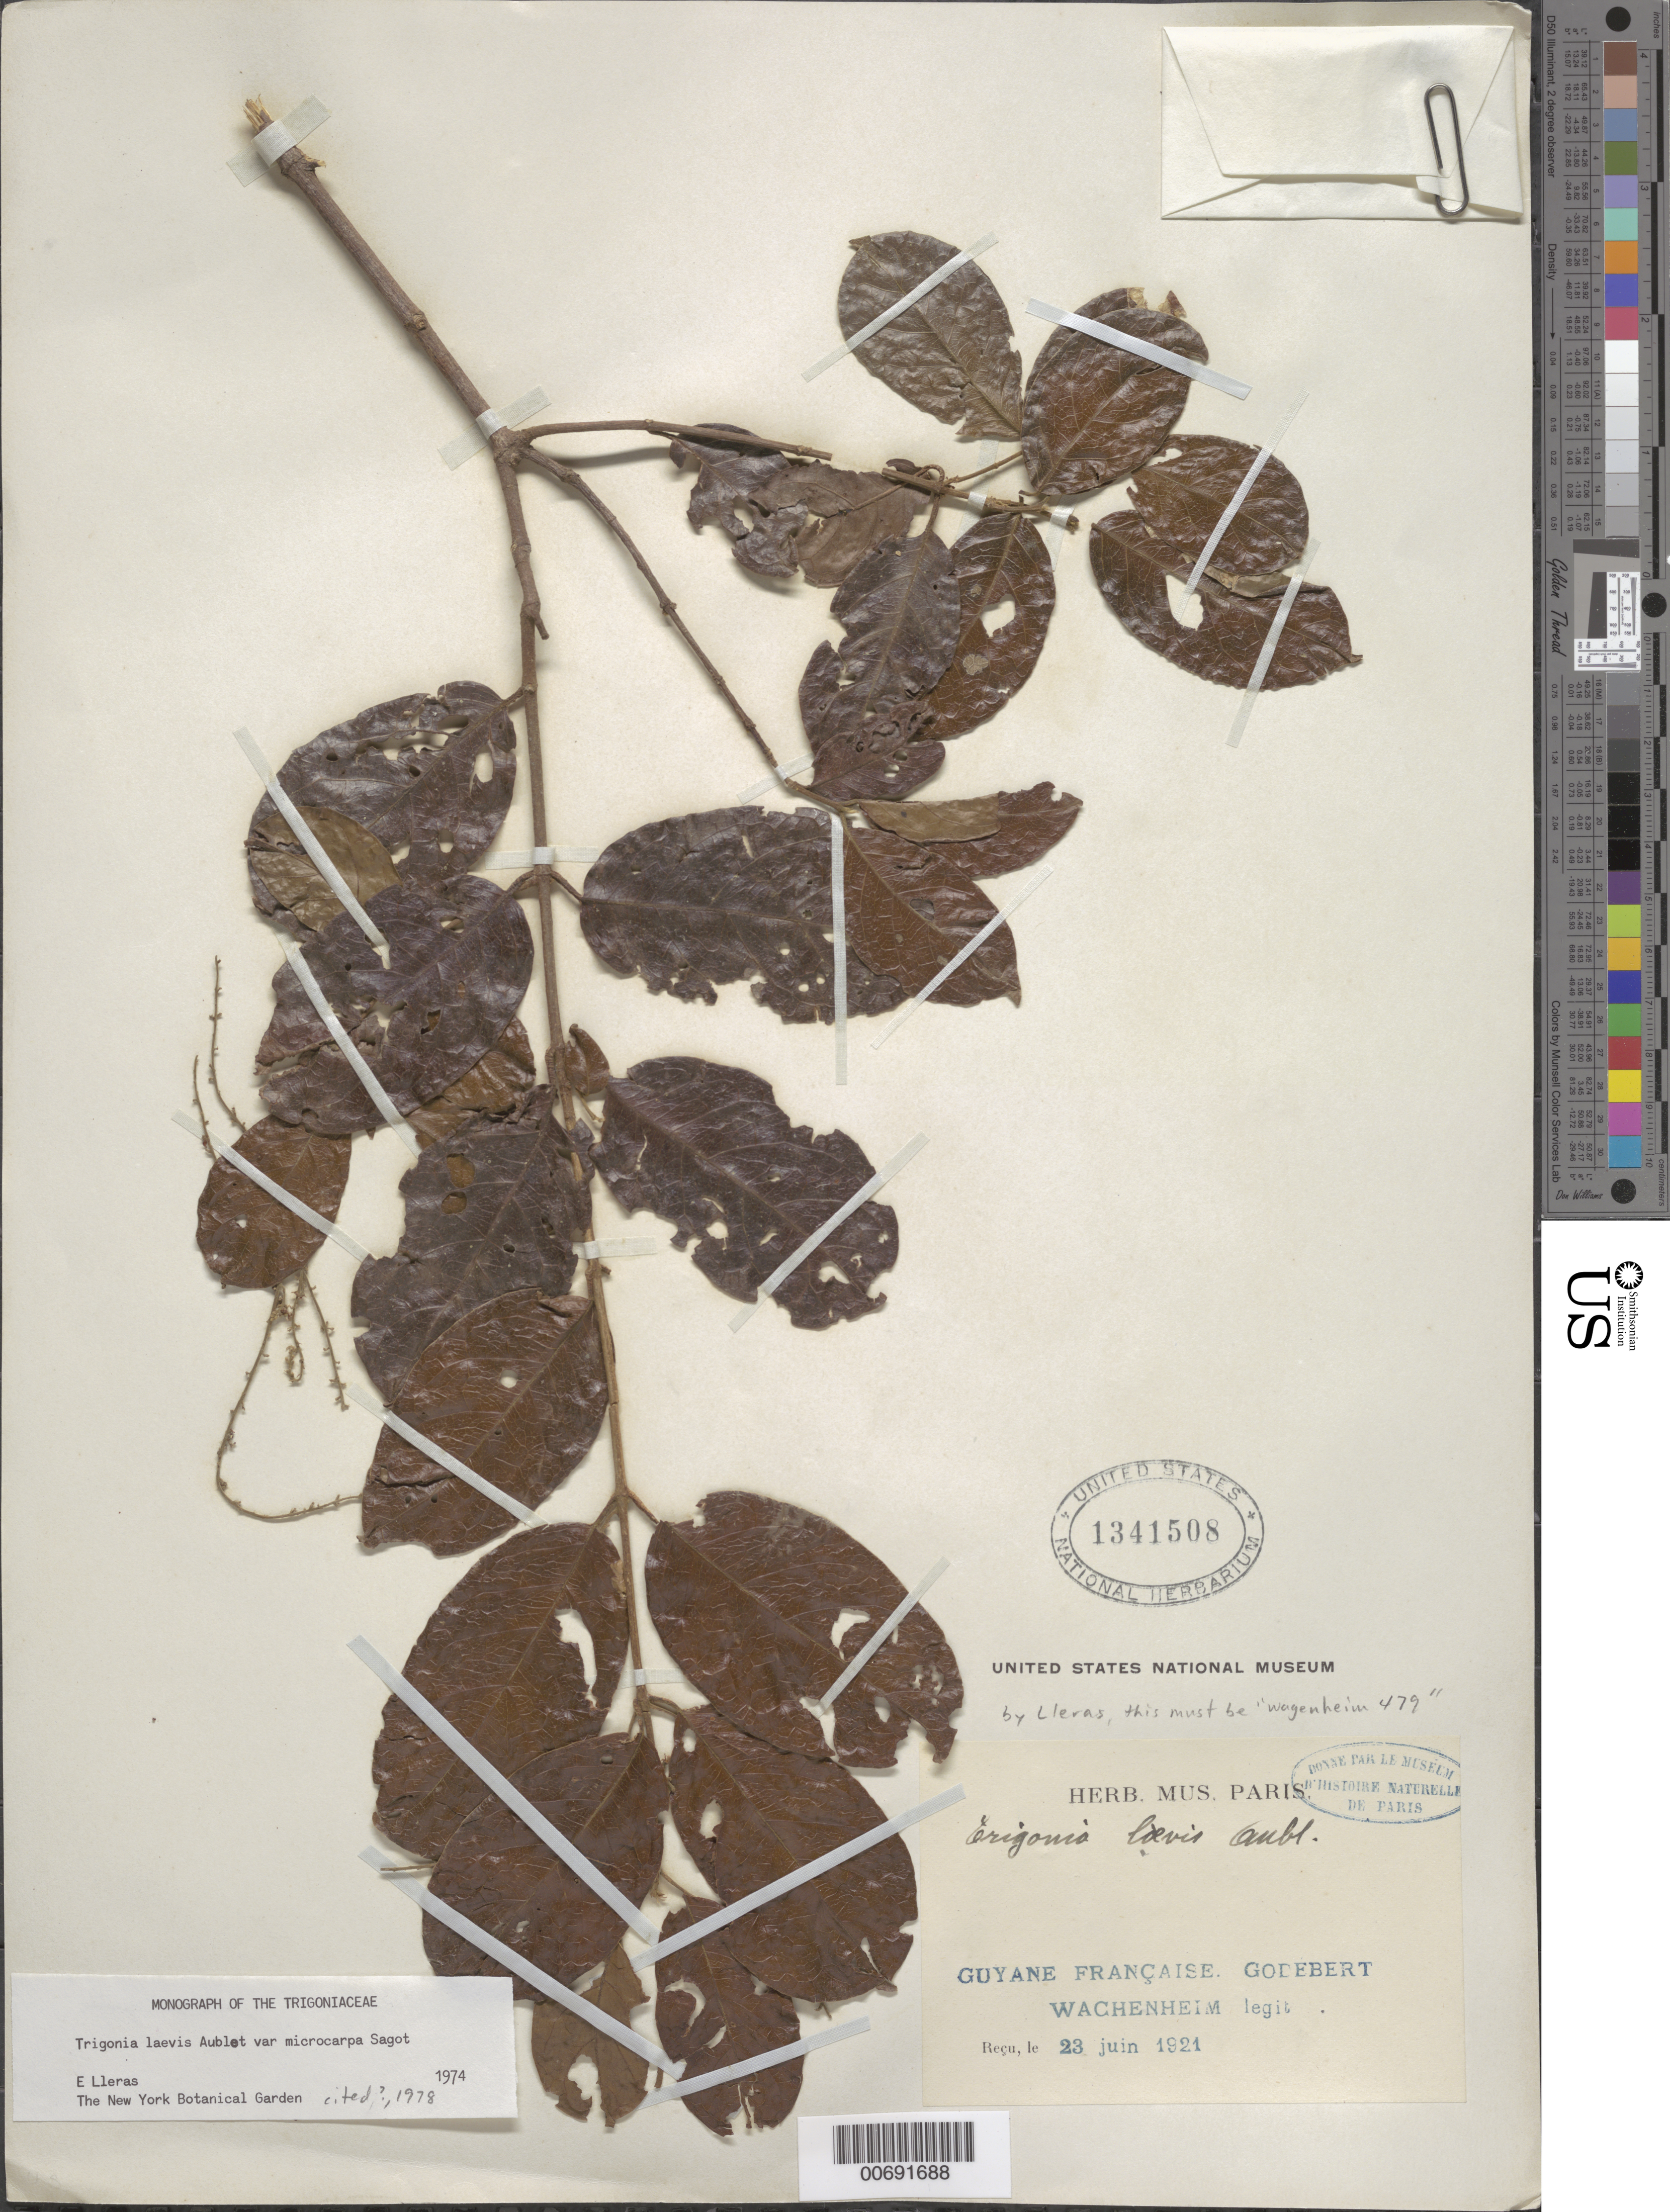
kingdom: Plantae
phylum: Tracheophyta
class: Magnoliopsida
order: Malpighiales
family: Trigoniaceae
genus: Trigonia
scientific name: Trigonia laevis var. microcarpa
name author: (Sagot ex Warm.) Sagot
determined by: Lleras, E.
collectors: G. Wachenheim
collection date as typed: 23-Jun-21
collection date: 1921-06-23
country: French Guiana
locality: Godebert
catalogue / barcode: US 1341508